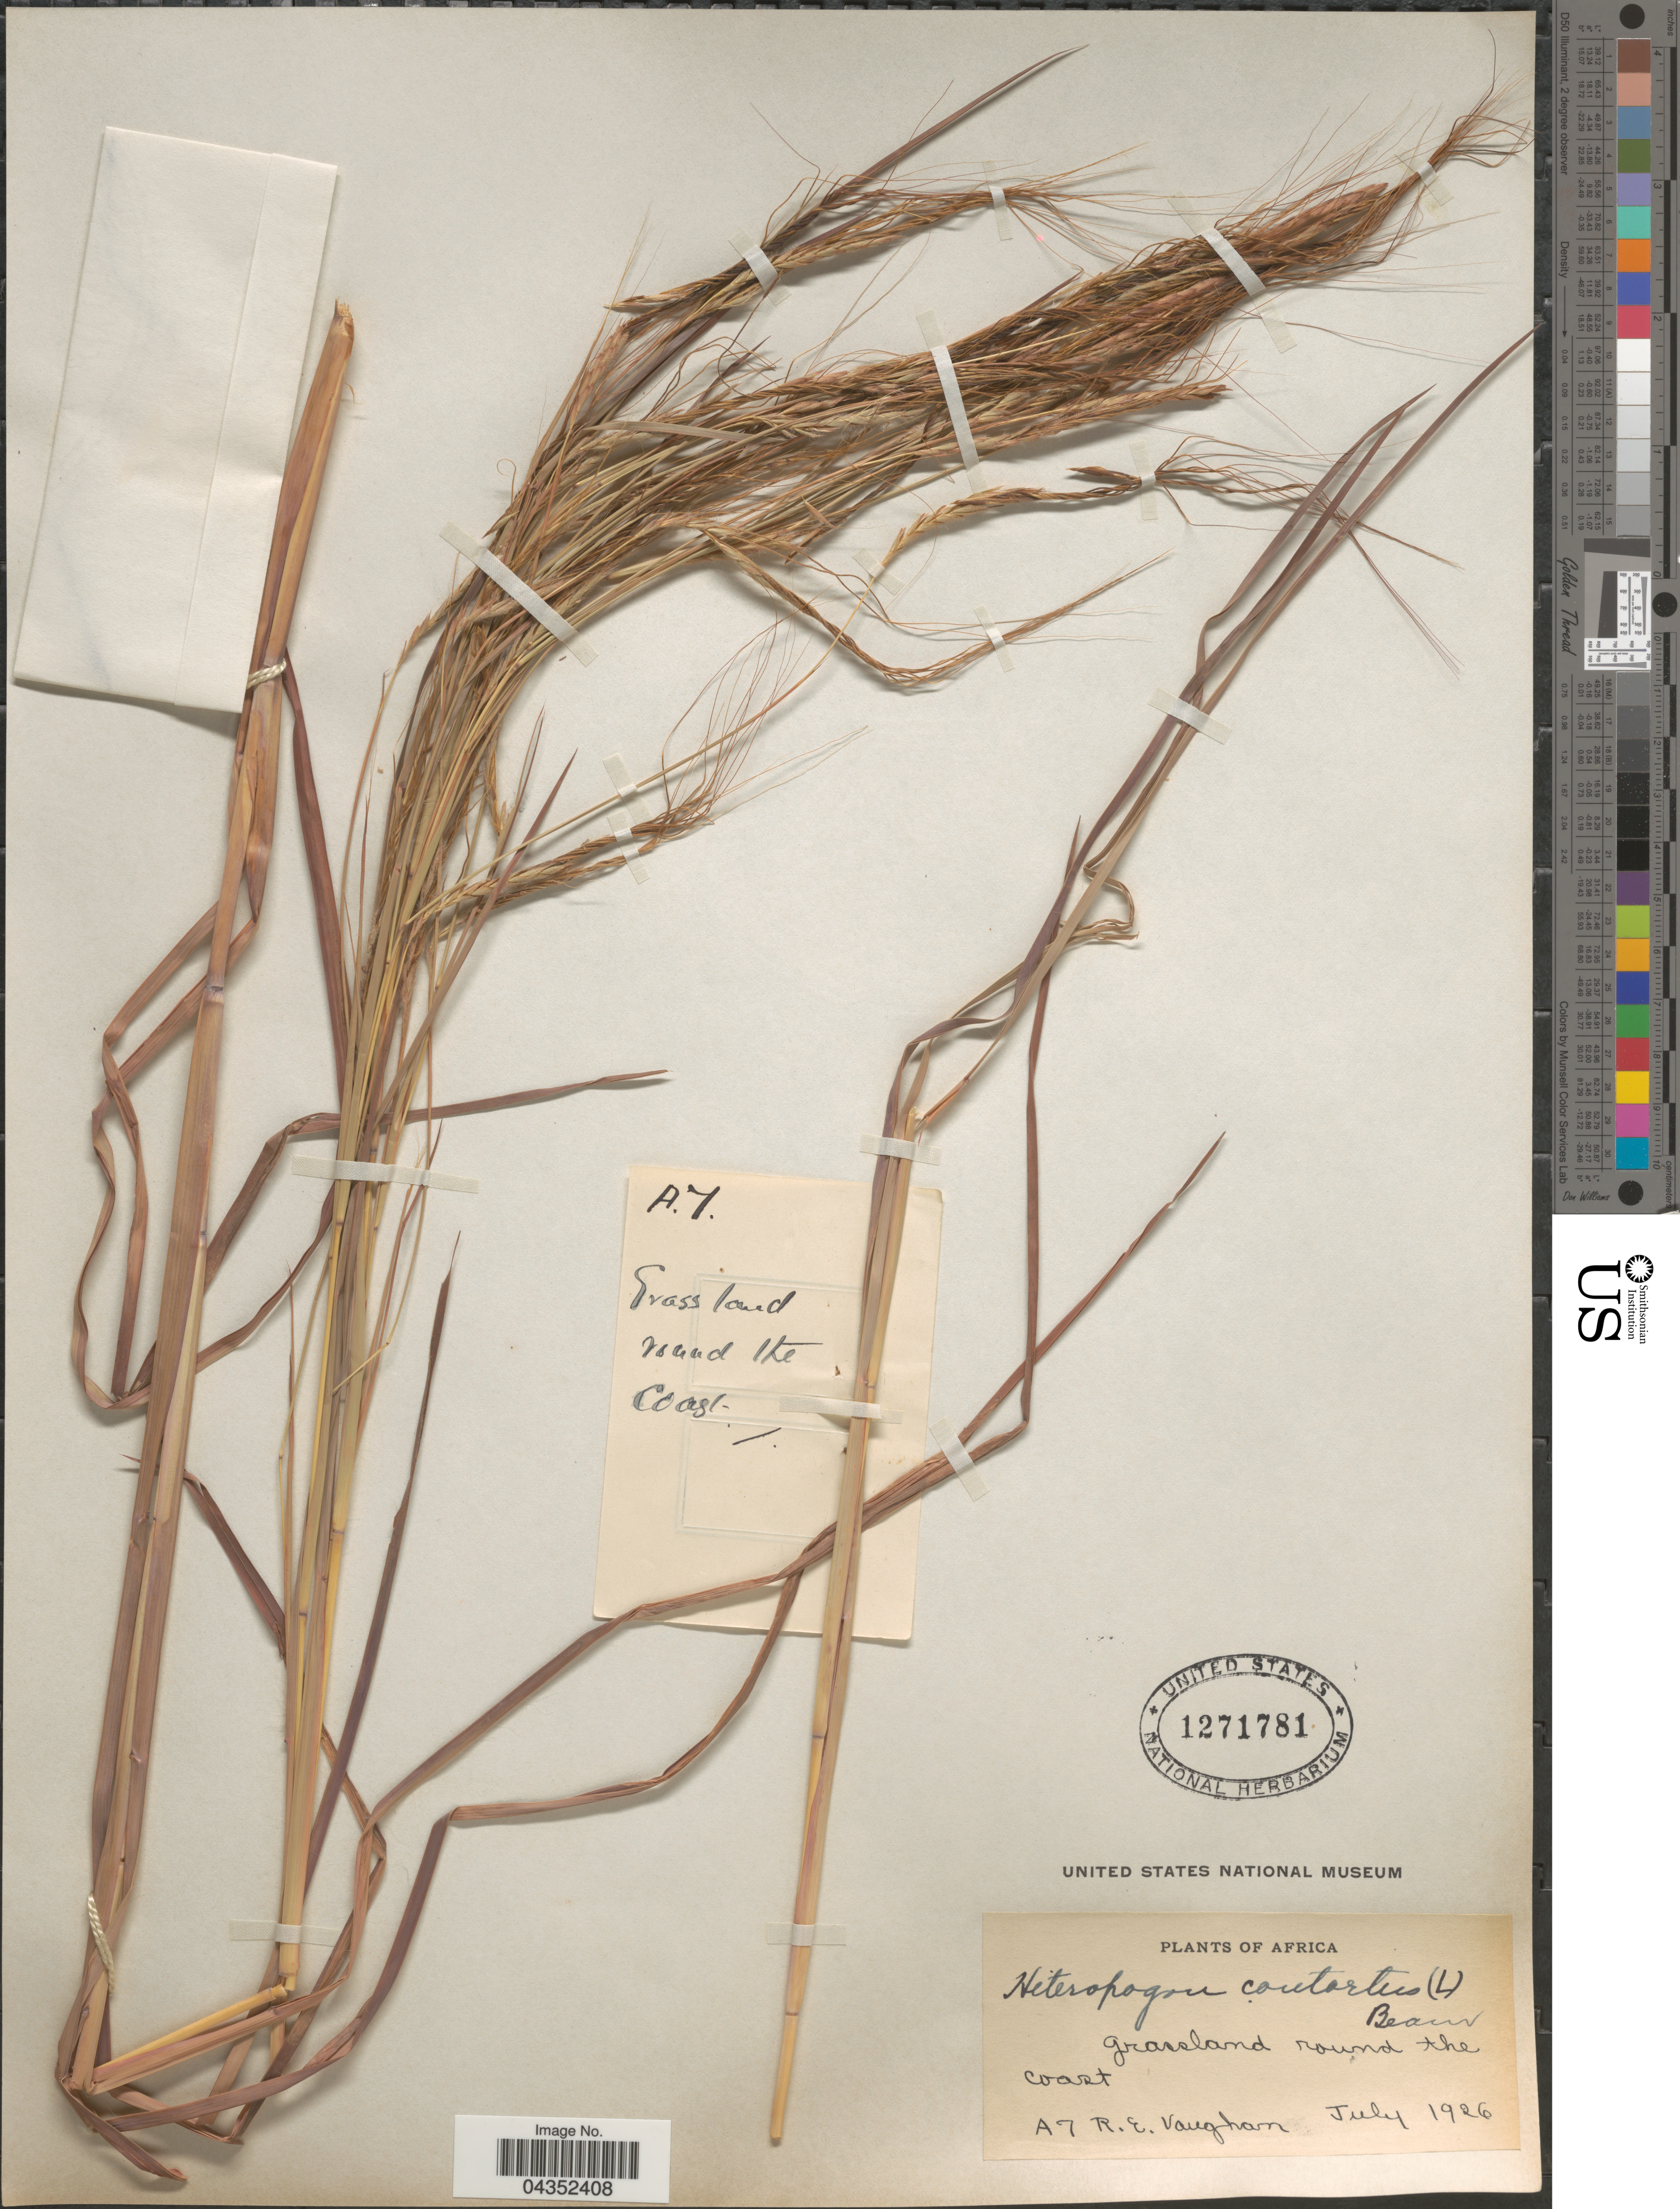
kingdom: Plantae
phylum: Tracheophyta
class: Liliopsida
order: Poales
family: Poaceae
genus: Heteropogon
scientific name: Heteropogon contortus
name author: (L.) P. Beauv. ex Roem. & Schult.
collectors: R. Vaughan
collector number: A7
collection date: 1926-07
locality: Africa. Grassland round the coast.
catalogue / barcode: US 1271781